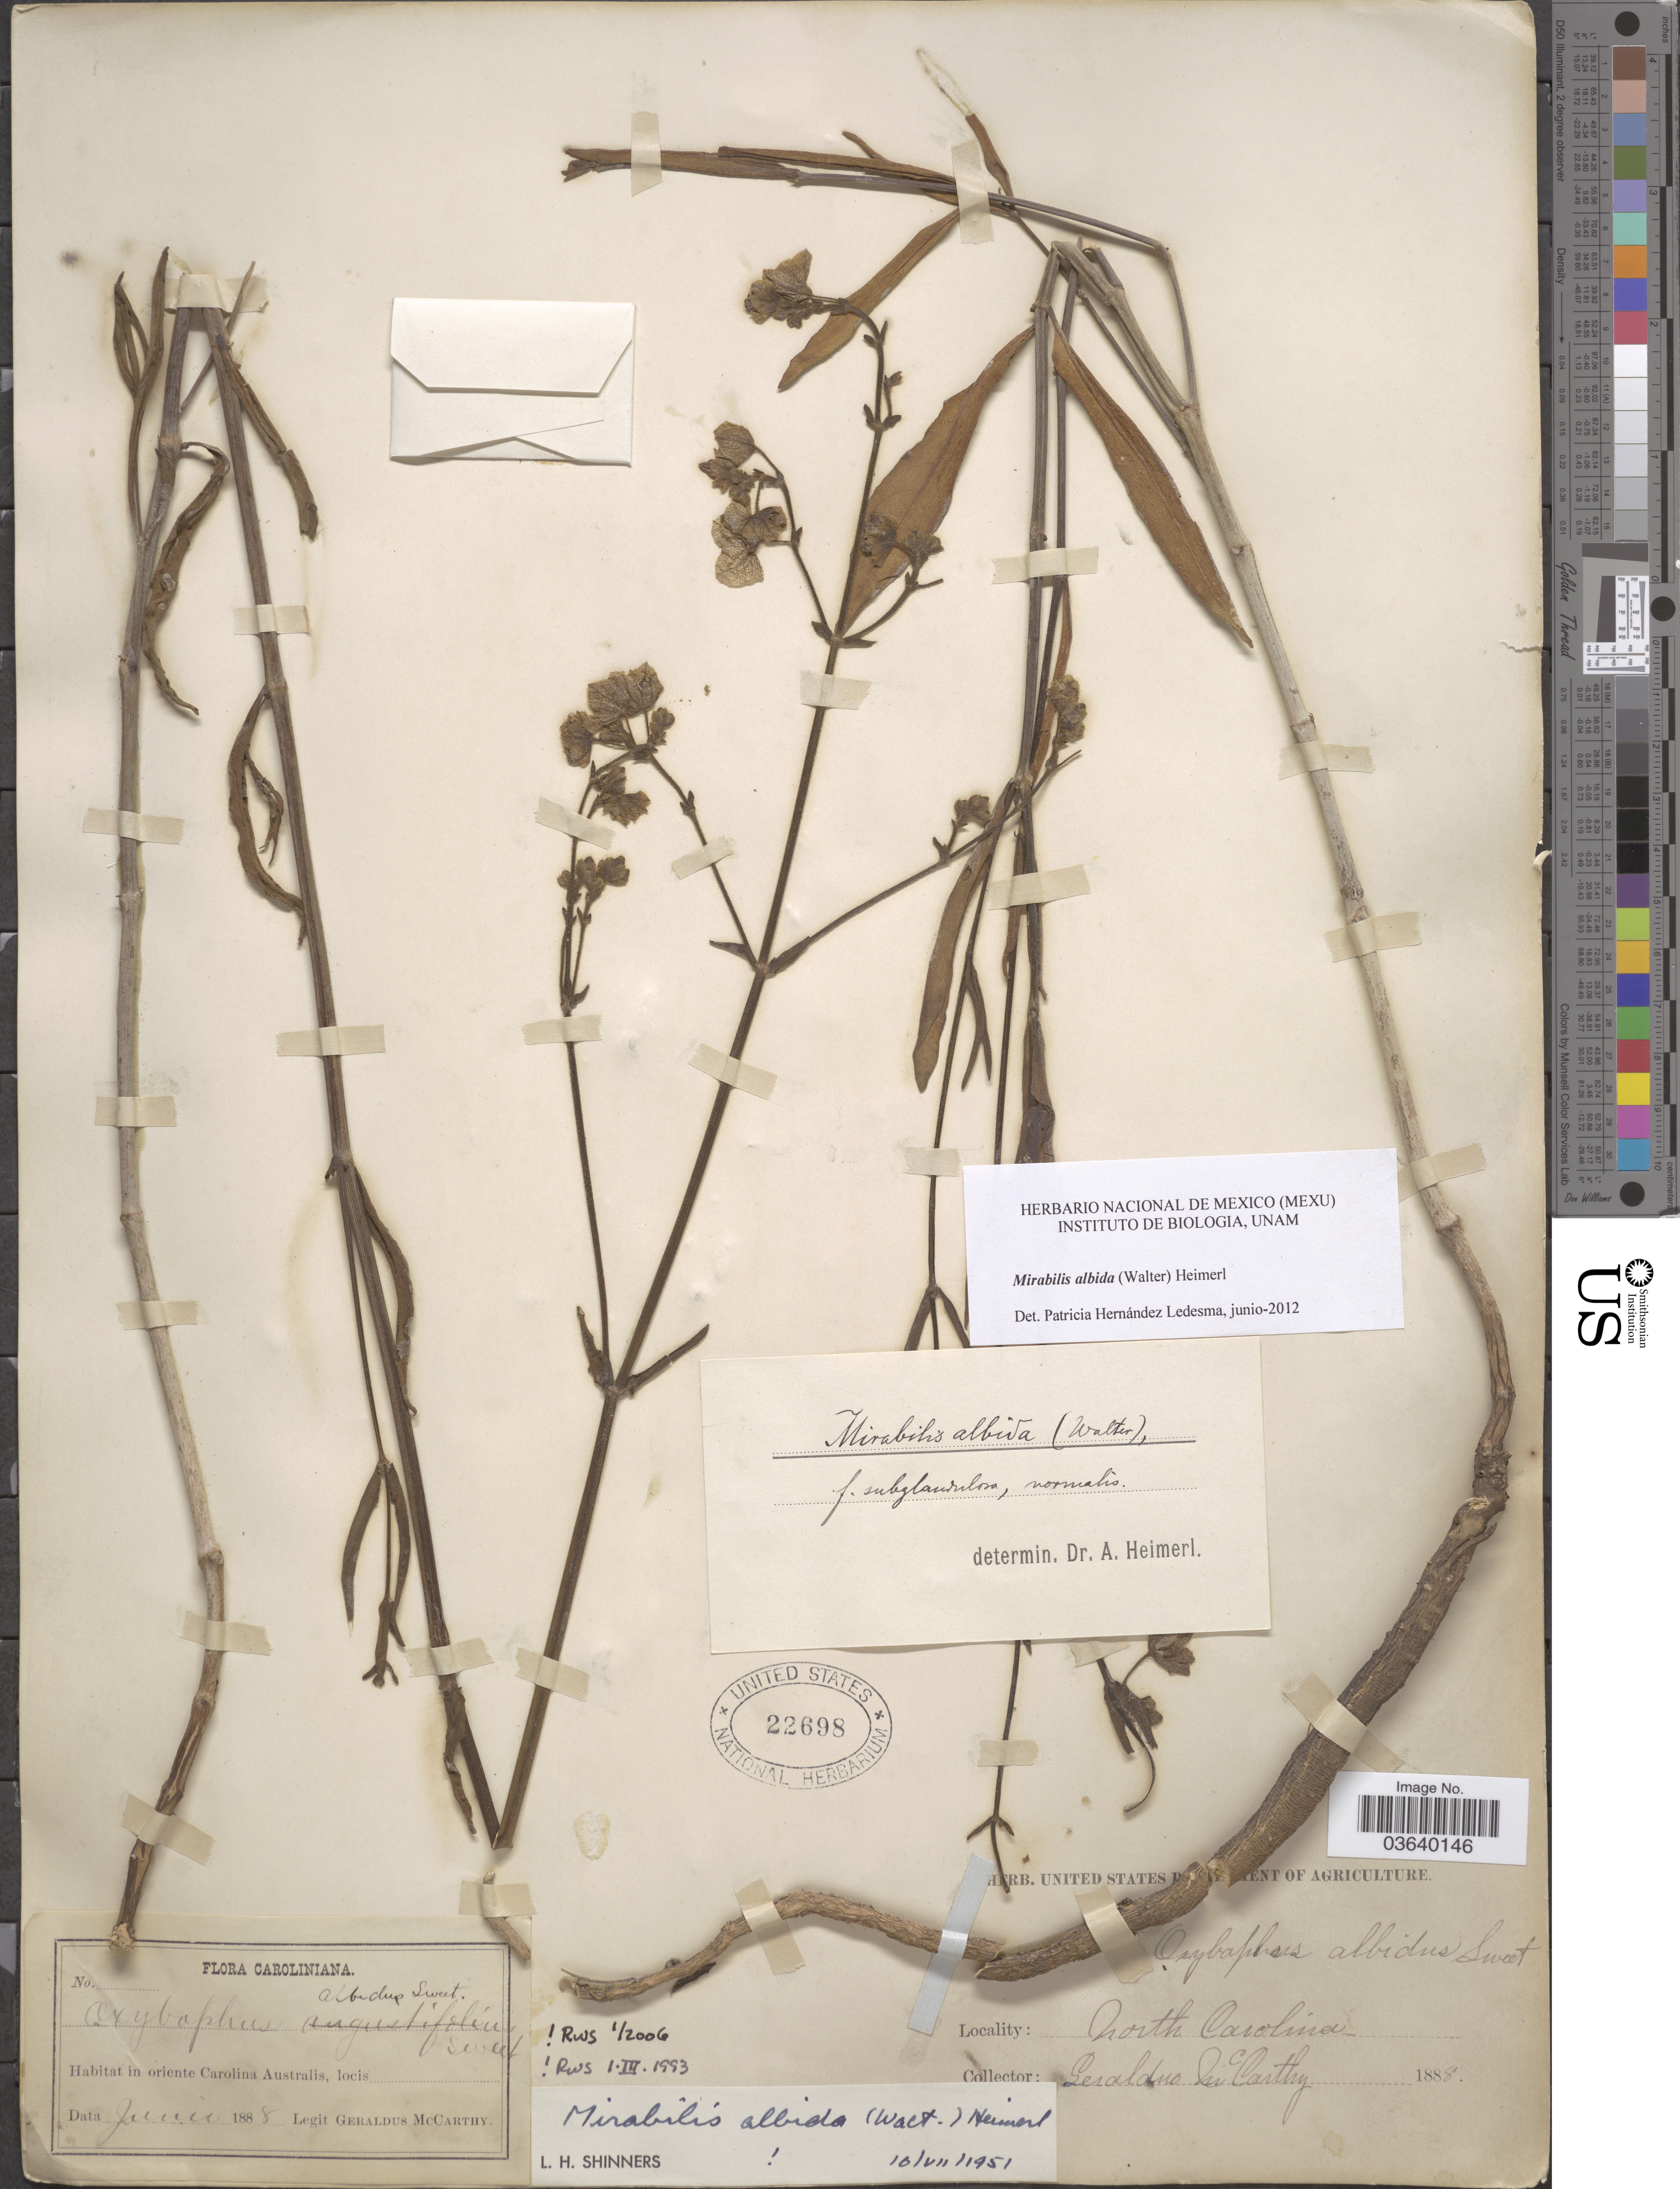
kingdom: Plantae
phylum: Tracheophyta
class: Magnoliopsida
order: Caryophyllales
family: Nyctaginaceae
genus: Mirabilis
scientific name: Mirabilis albida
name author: (Walter) Heimerl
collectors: M. McCarthy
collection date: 1888-06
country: United States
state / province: North Carolina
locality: In oriente Carolina Australis.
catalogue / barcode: US 22698